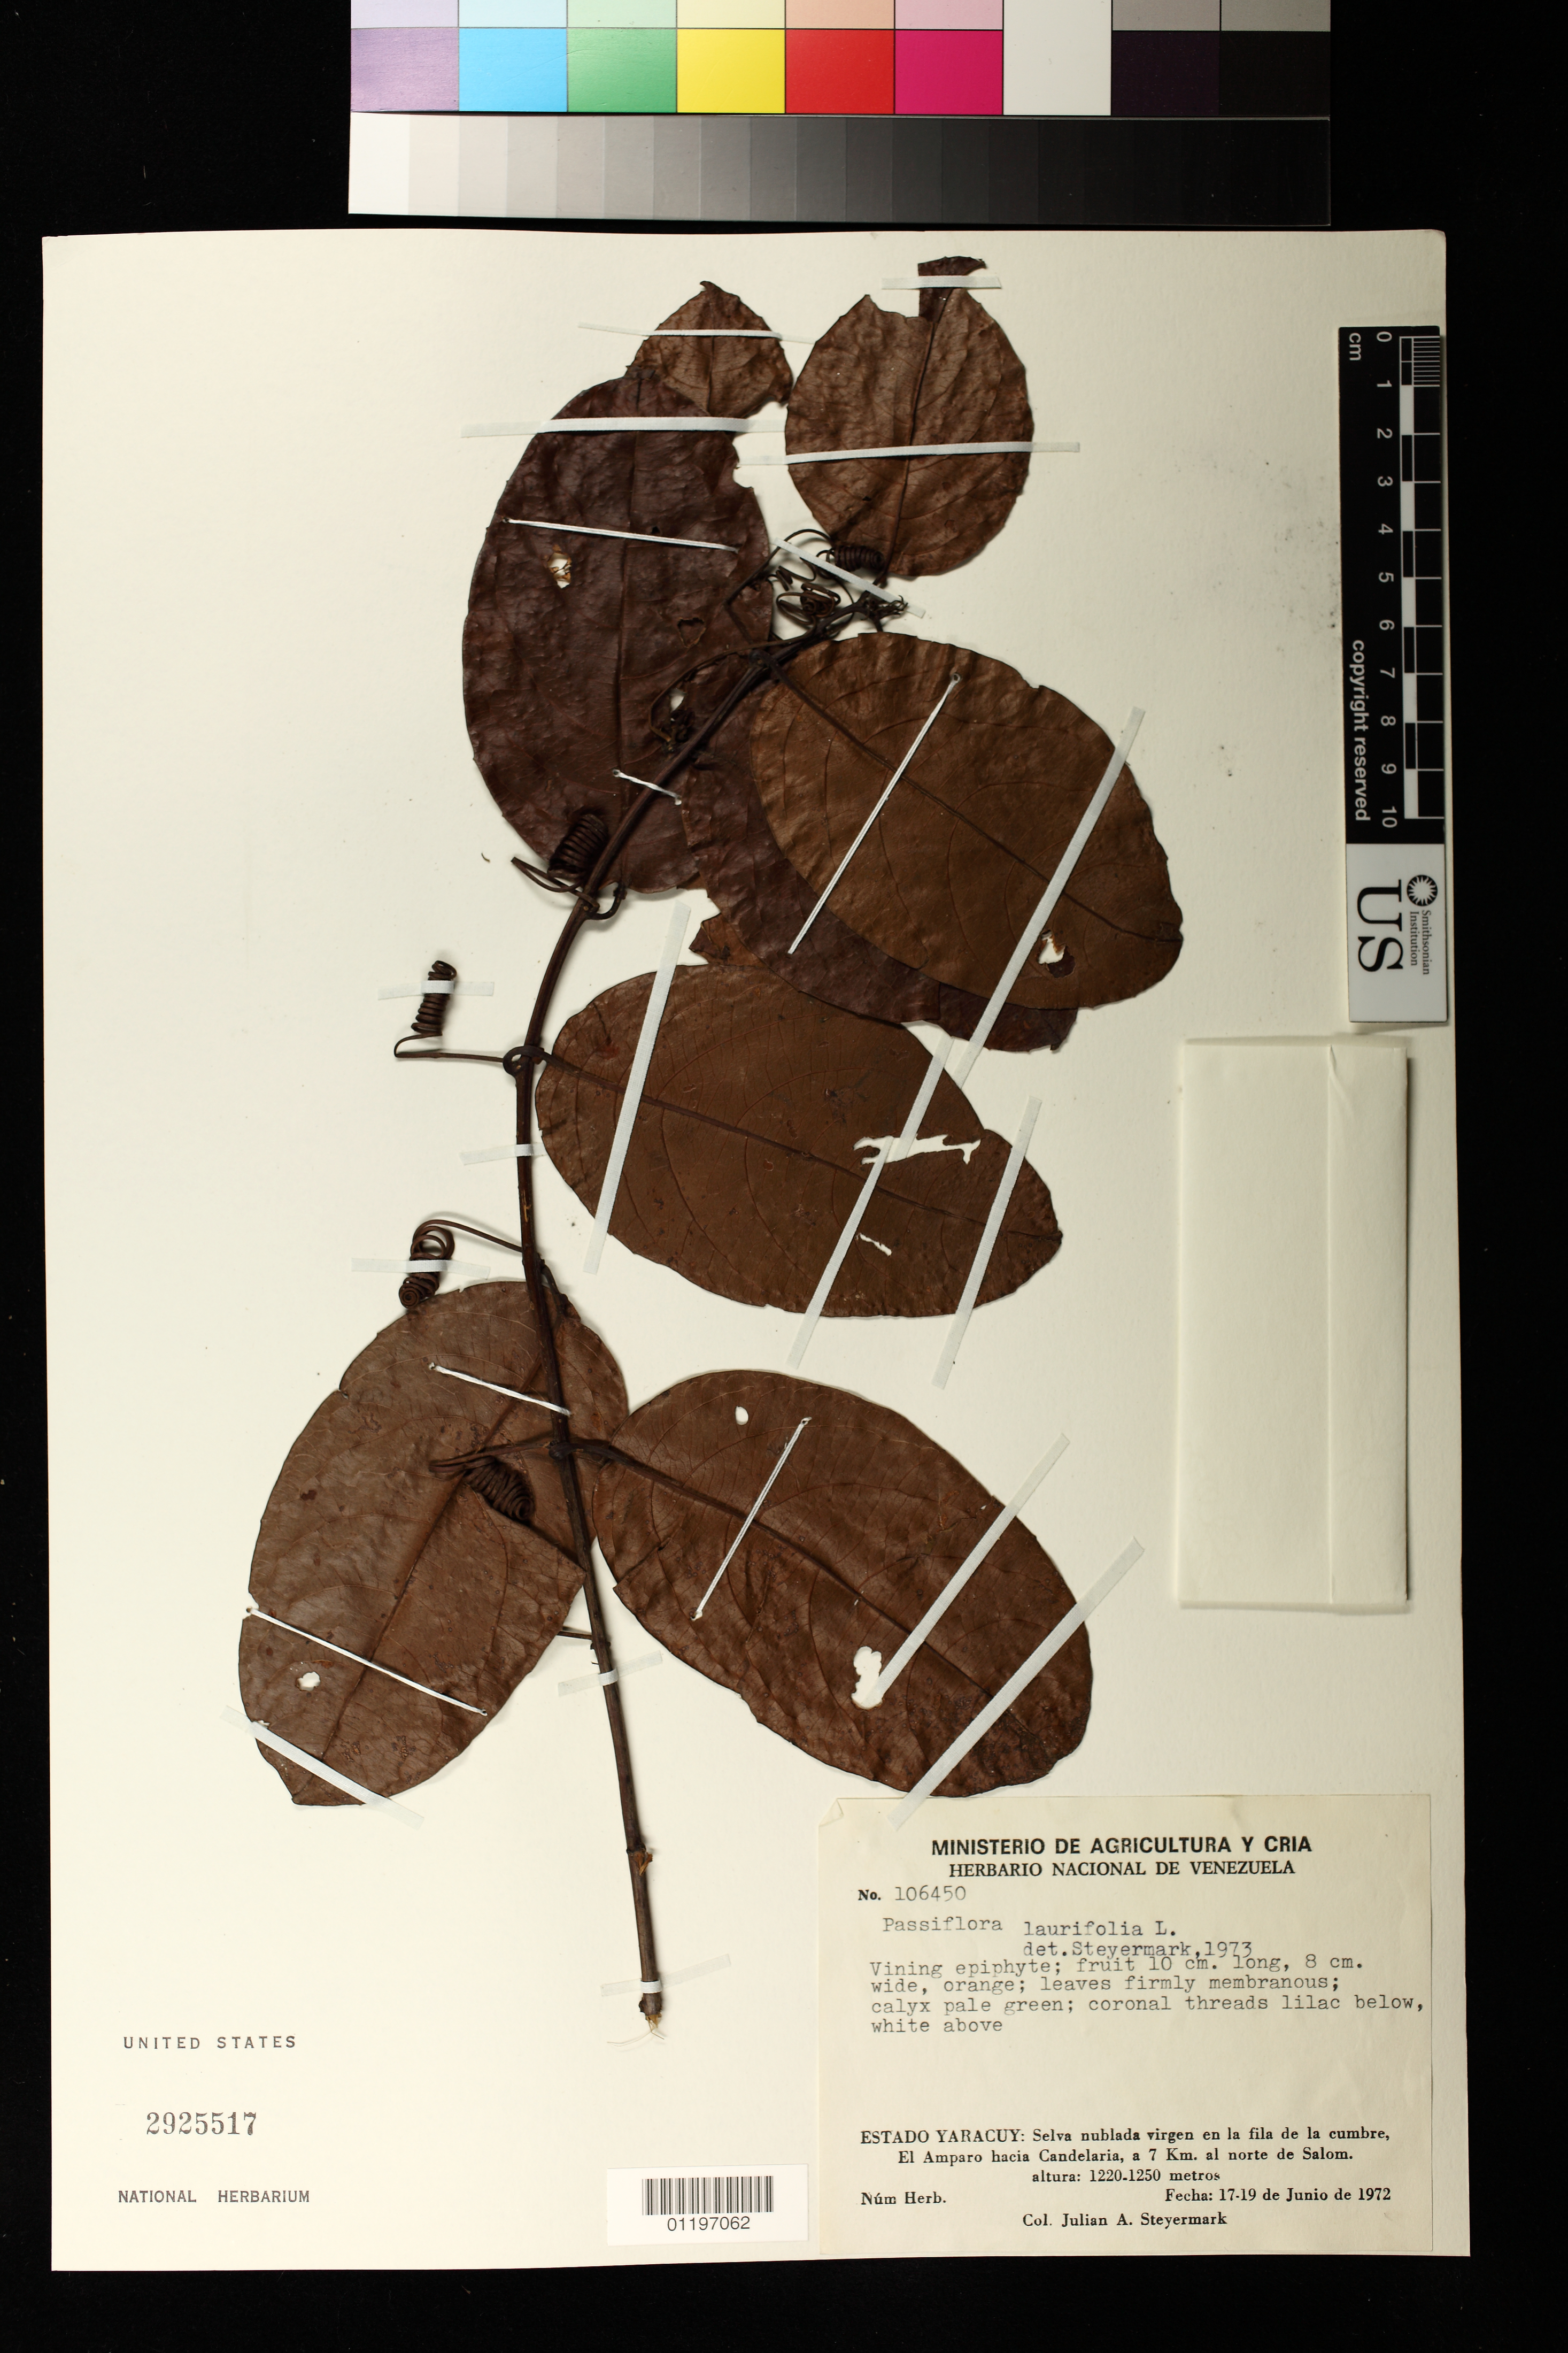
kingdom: Plantae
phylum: Tracheophyta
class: Magnoliopsida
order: Malpighiales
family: Passifloraceae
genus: Passiflora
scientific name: Passiflora laurifolia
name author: L.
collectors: J. Steyermark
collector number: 106450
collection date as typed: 17 Jun 1972 to 19 Jun 1972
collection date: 1972-06-17/1972-06-19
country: Venezuela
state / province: Yaracuy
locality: El Amparo Hacia Candelaria, a 7 km. al Norte de Salom.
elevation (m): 1220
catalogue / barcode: US 2925517